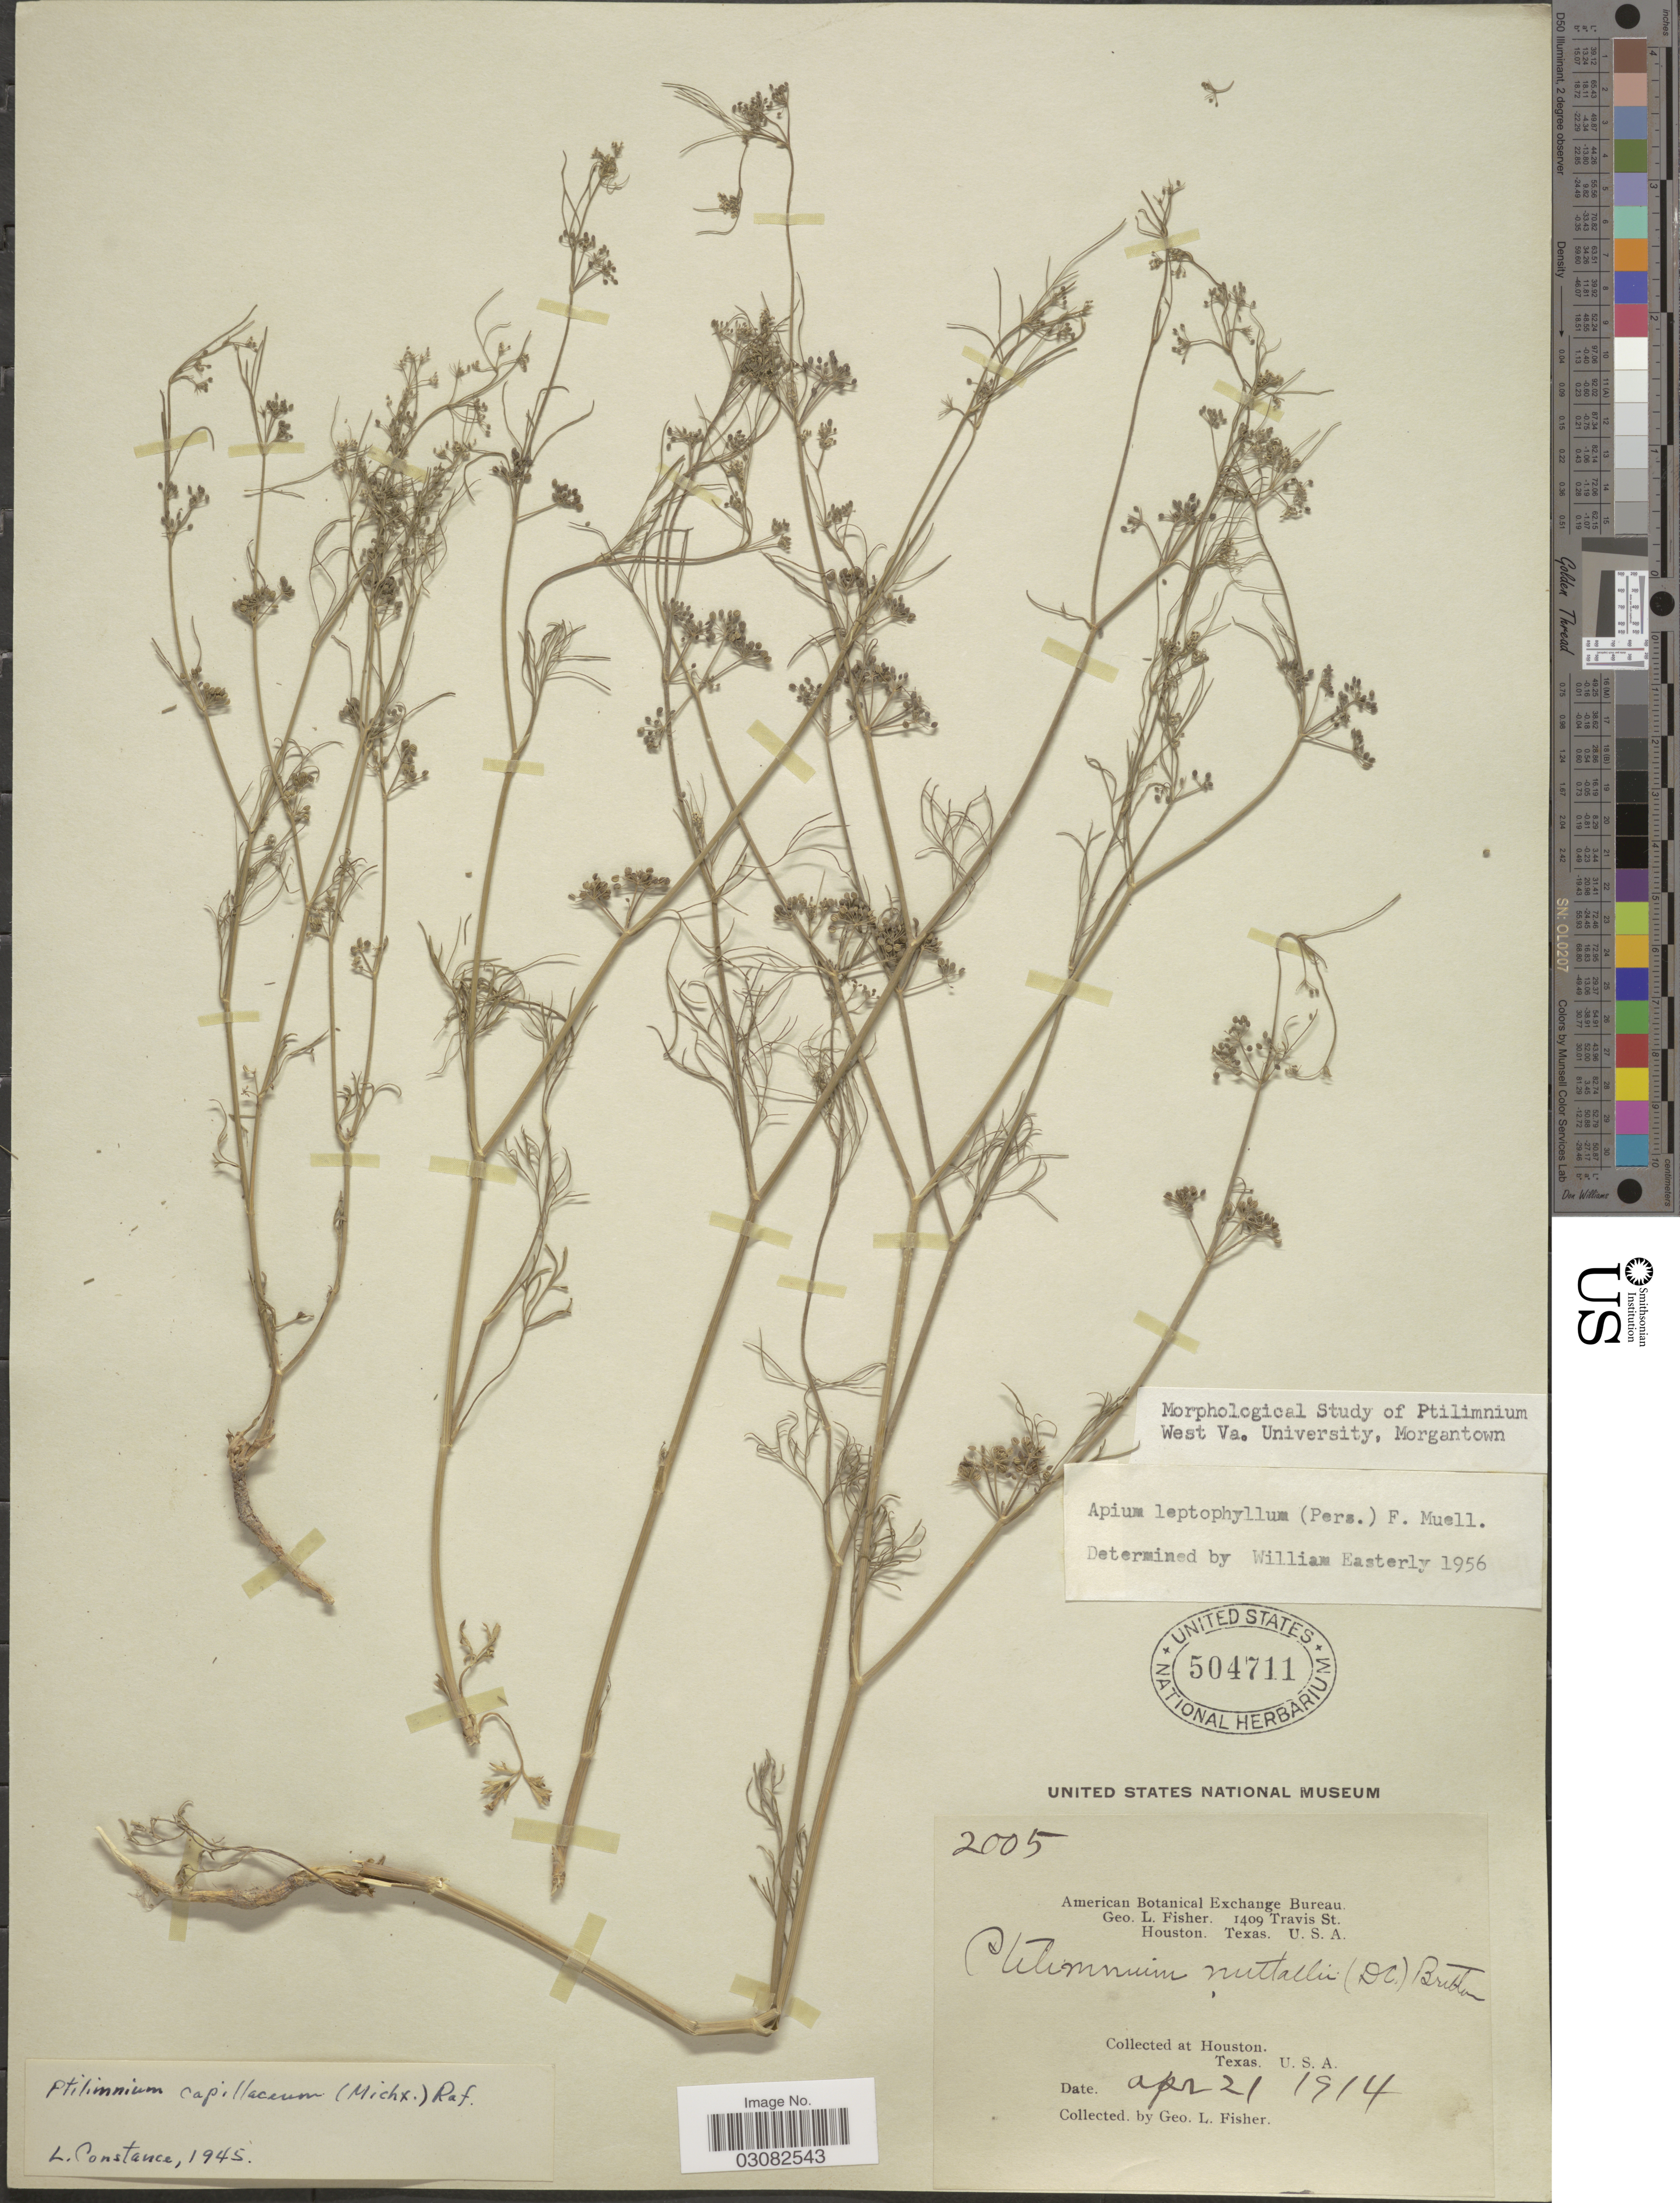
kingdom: Plantae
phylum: Tracheophyta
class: Magnoliopsida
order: Apiales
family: Apiaceae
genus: Apium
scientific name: Apium leptophyllum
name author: (Pers.) F. Muell. ex Benth.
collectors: G. L. Fisher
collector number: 2005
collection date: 1914-04-21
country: United States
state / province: Florida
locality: At Houston.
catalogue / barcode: US 504711